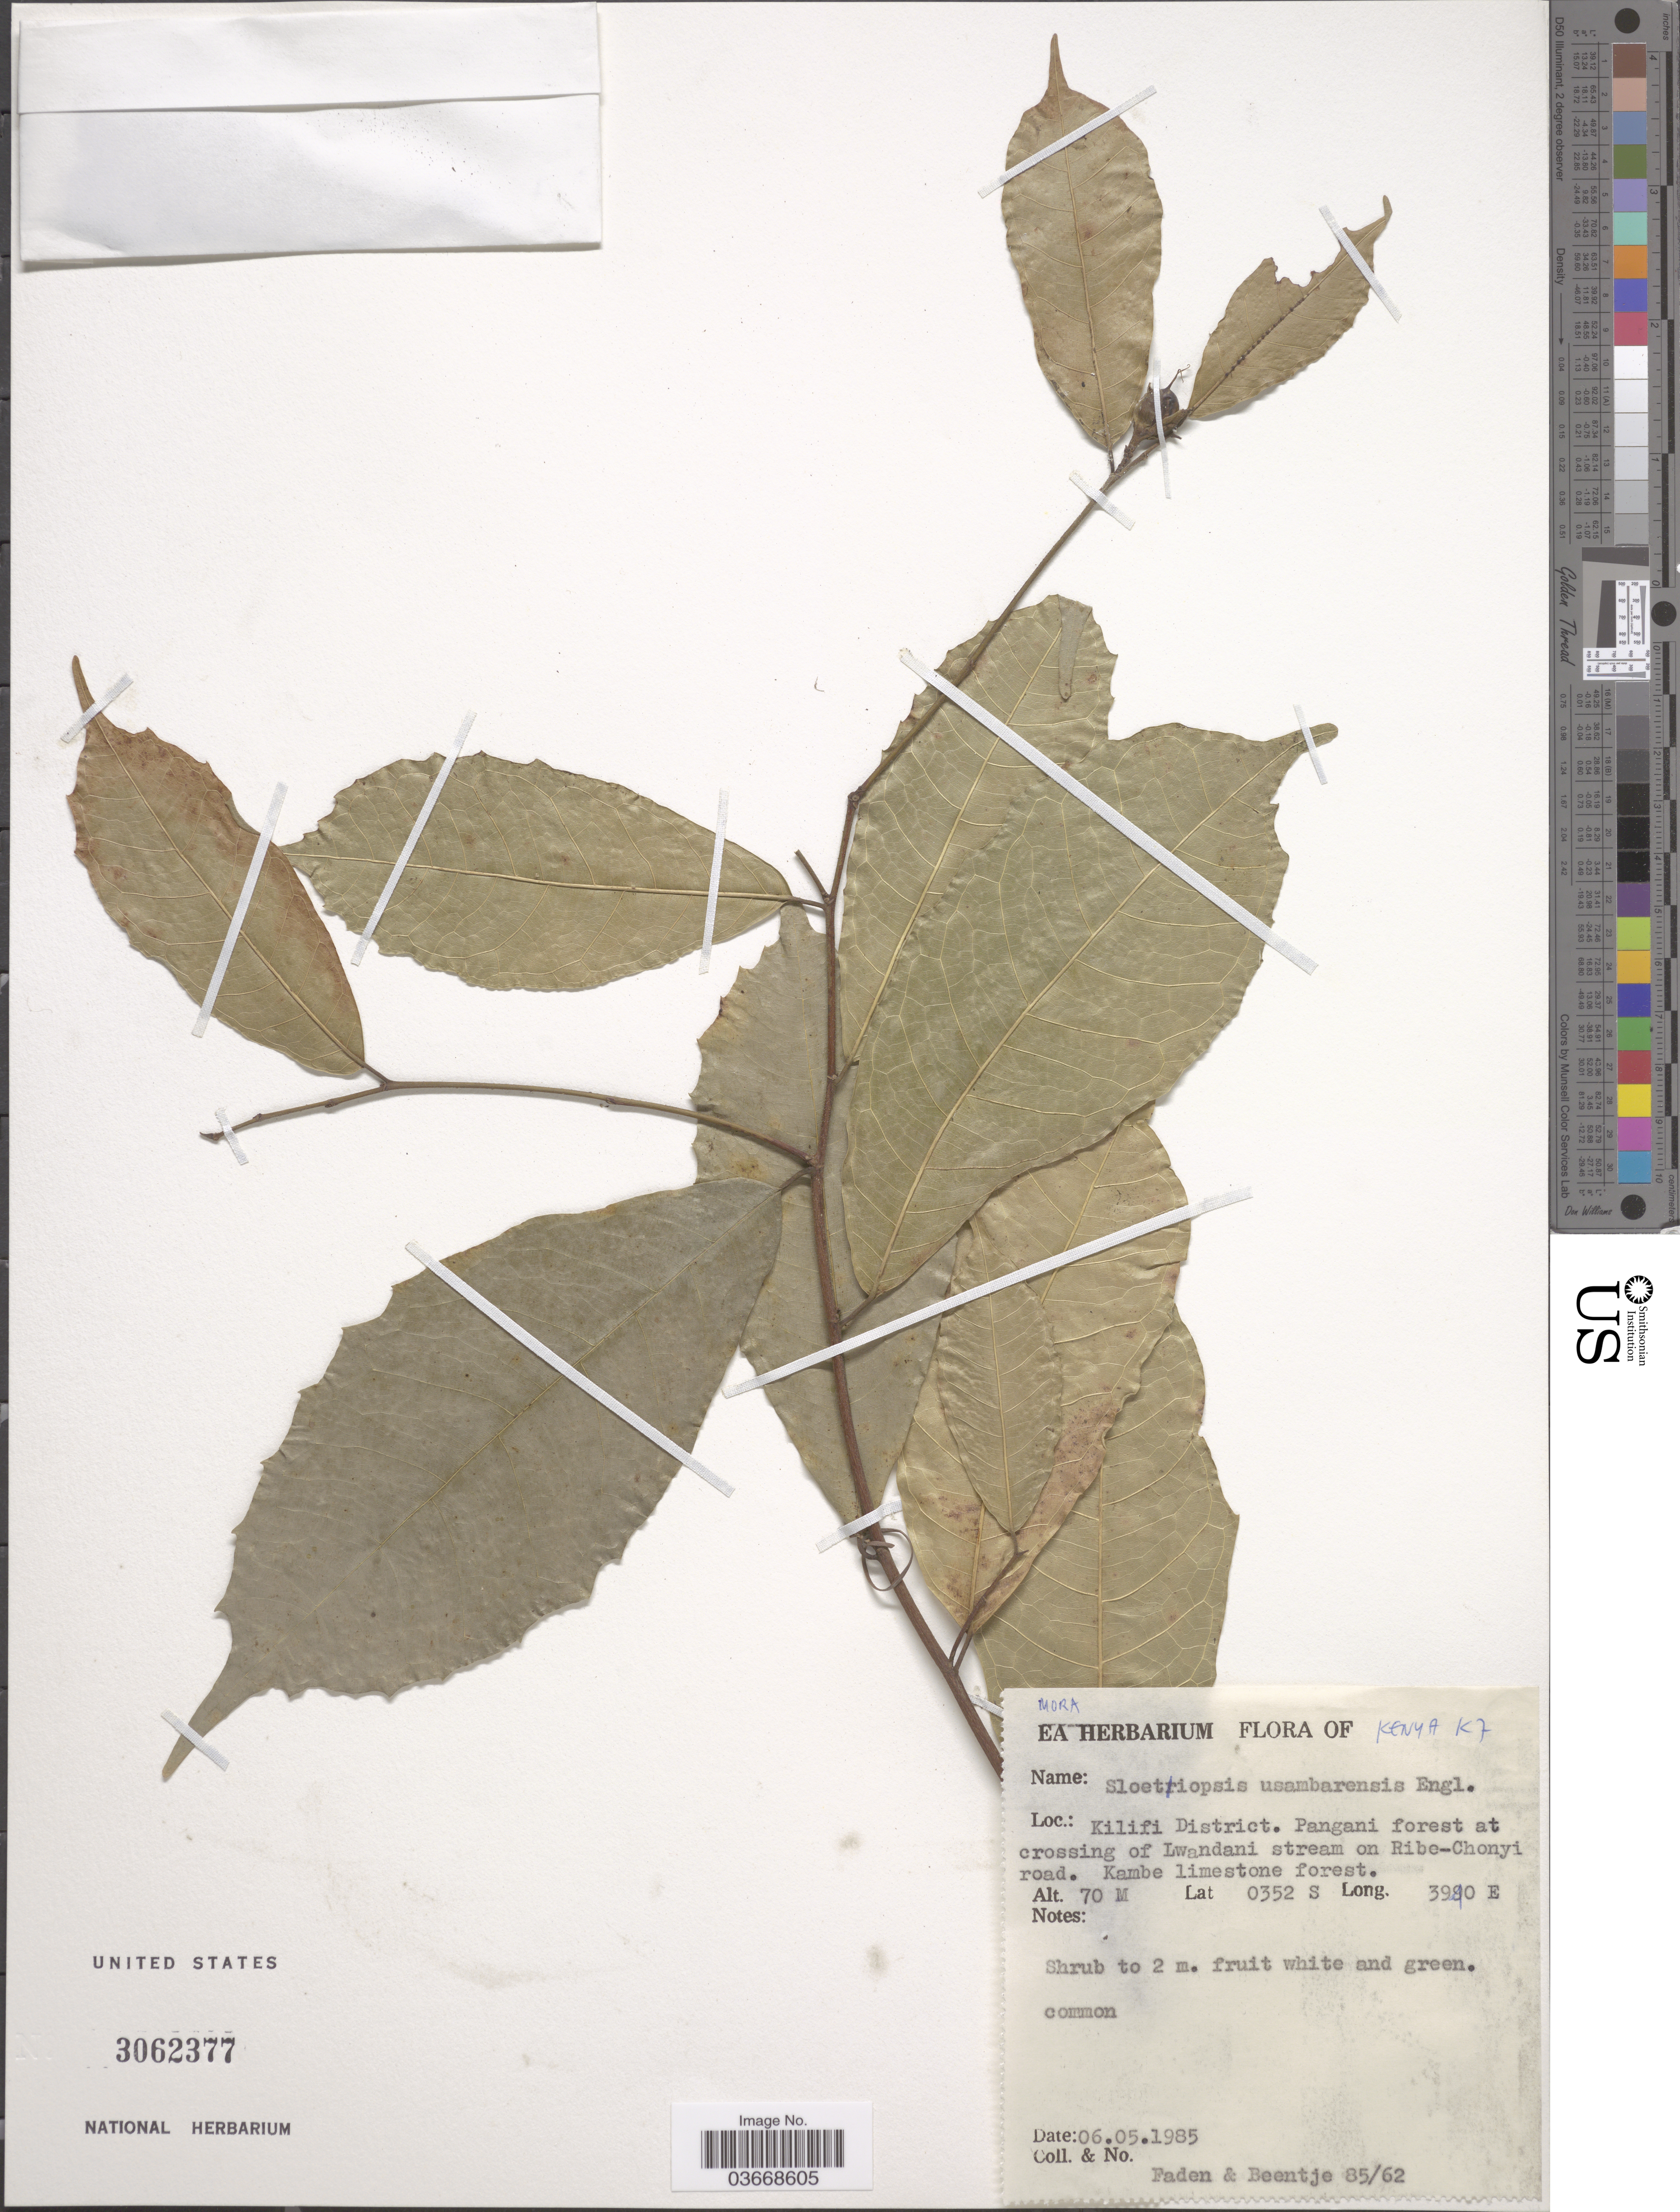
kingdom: Plantae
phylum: Tracheophyta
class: Magnoliopsida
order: Rosales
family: Moraceae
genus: Sloetiopsis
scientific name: Sloetiopsis usambarensis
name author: Engl.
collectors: R. B. Faden & -- Beentje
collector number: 85/62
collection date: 1985-05-06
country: Kenya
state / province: Kilifi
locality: Kilifi District. Pangani forest at crossing of Lwandani stream on Ribe-Chonyi road. Kambe limestone forest.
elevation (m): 70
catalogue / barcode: US 3062377